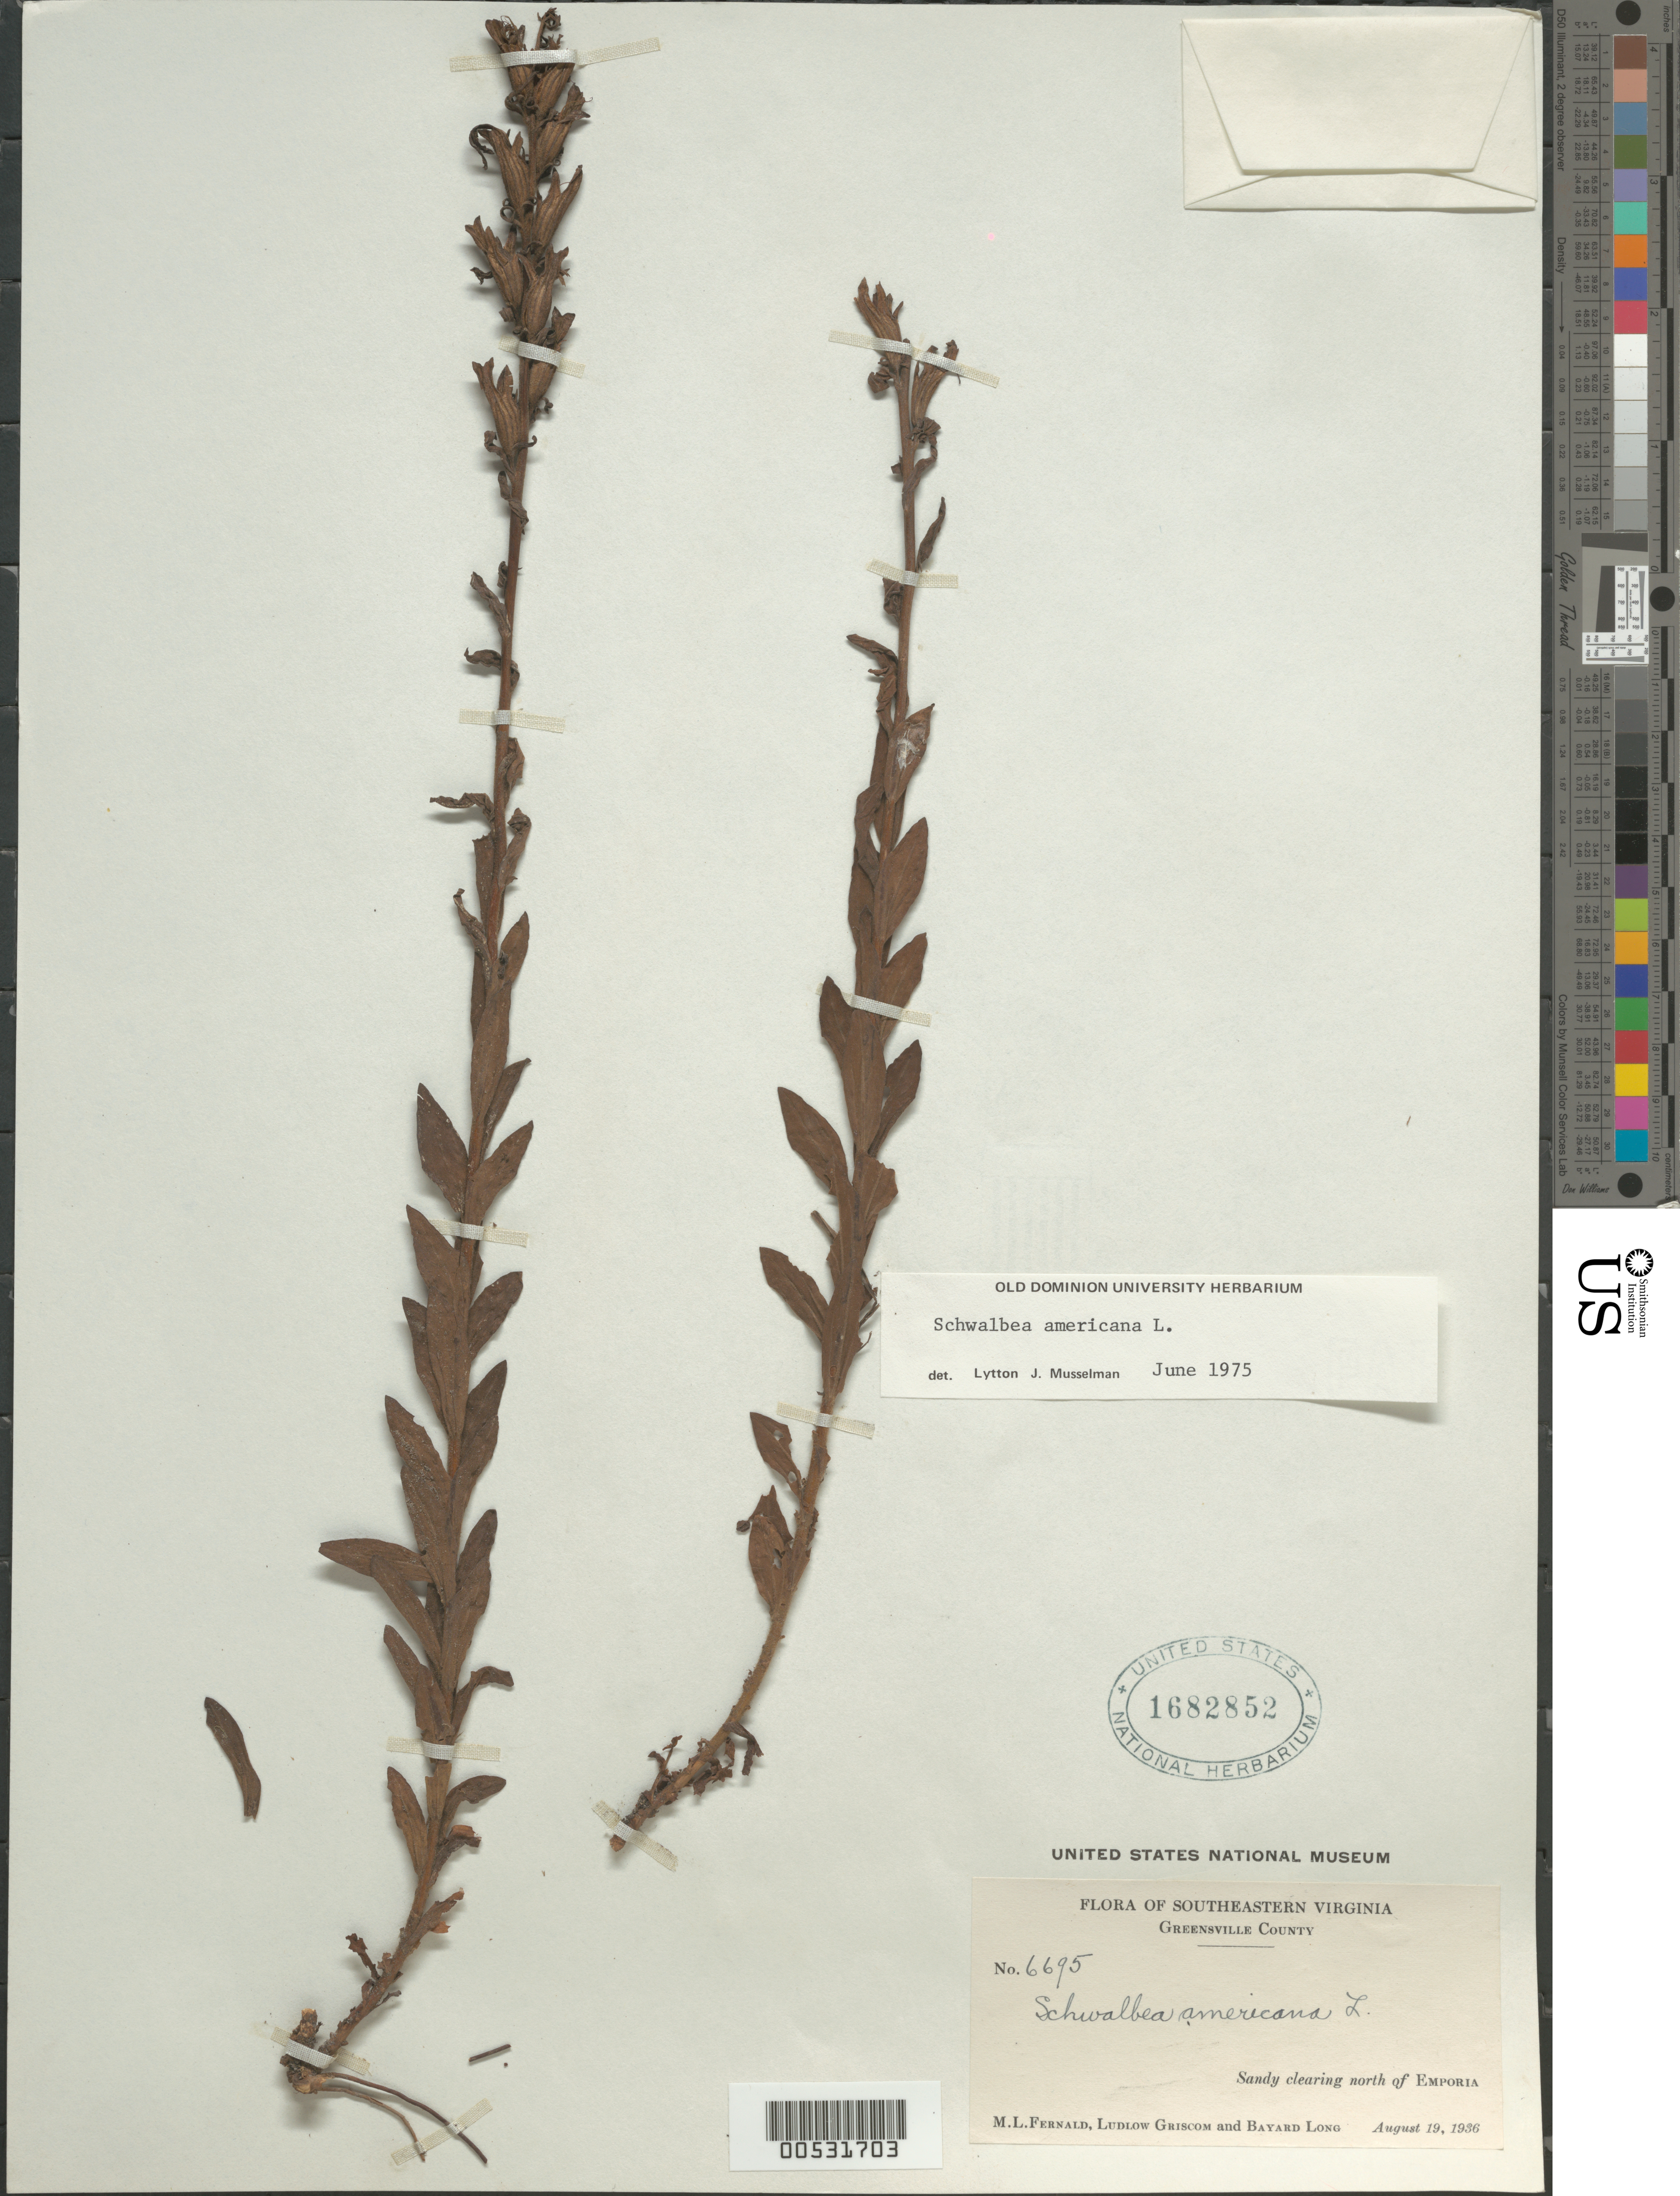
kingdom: Plantae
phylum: Tracheophyta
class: Magnoliopsida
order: Lamiales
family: Orobanchaceae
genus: Schwalbea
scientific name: Schwalbea americana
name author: L.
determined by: Musselman, Lytton J.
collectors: M. L. Fernald, L. Griscom & B. Long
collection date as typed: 19 Aug 1936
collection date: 1936-08-19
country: United States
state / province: Virginia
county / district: Greensville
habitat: Sandy clearing.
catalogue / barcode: US 1682852